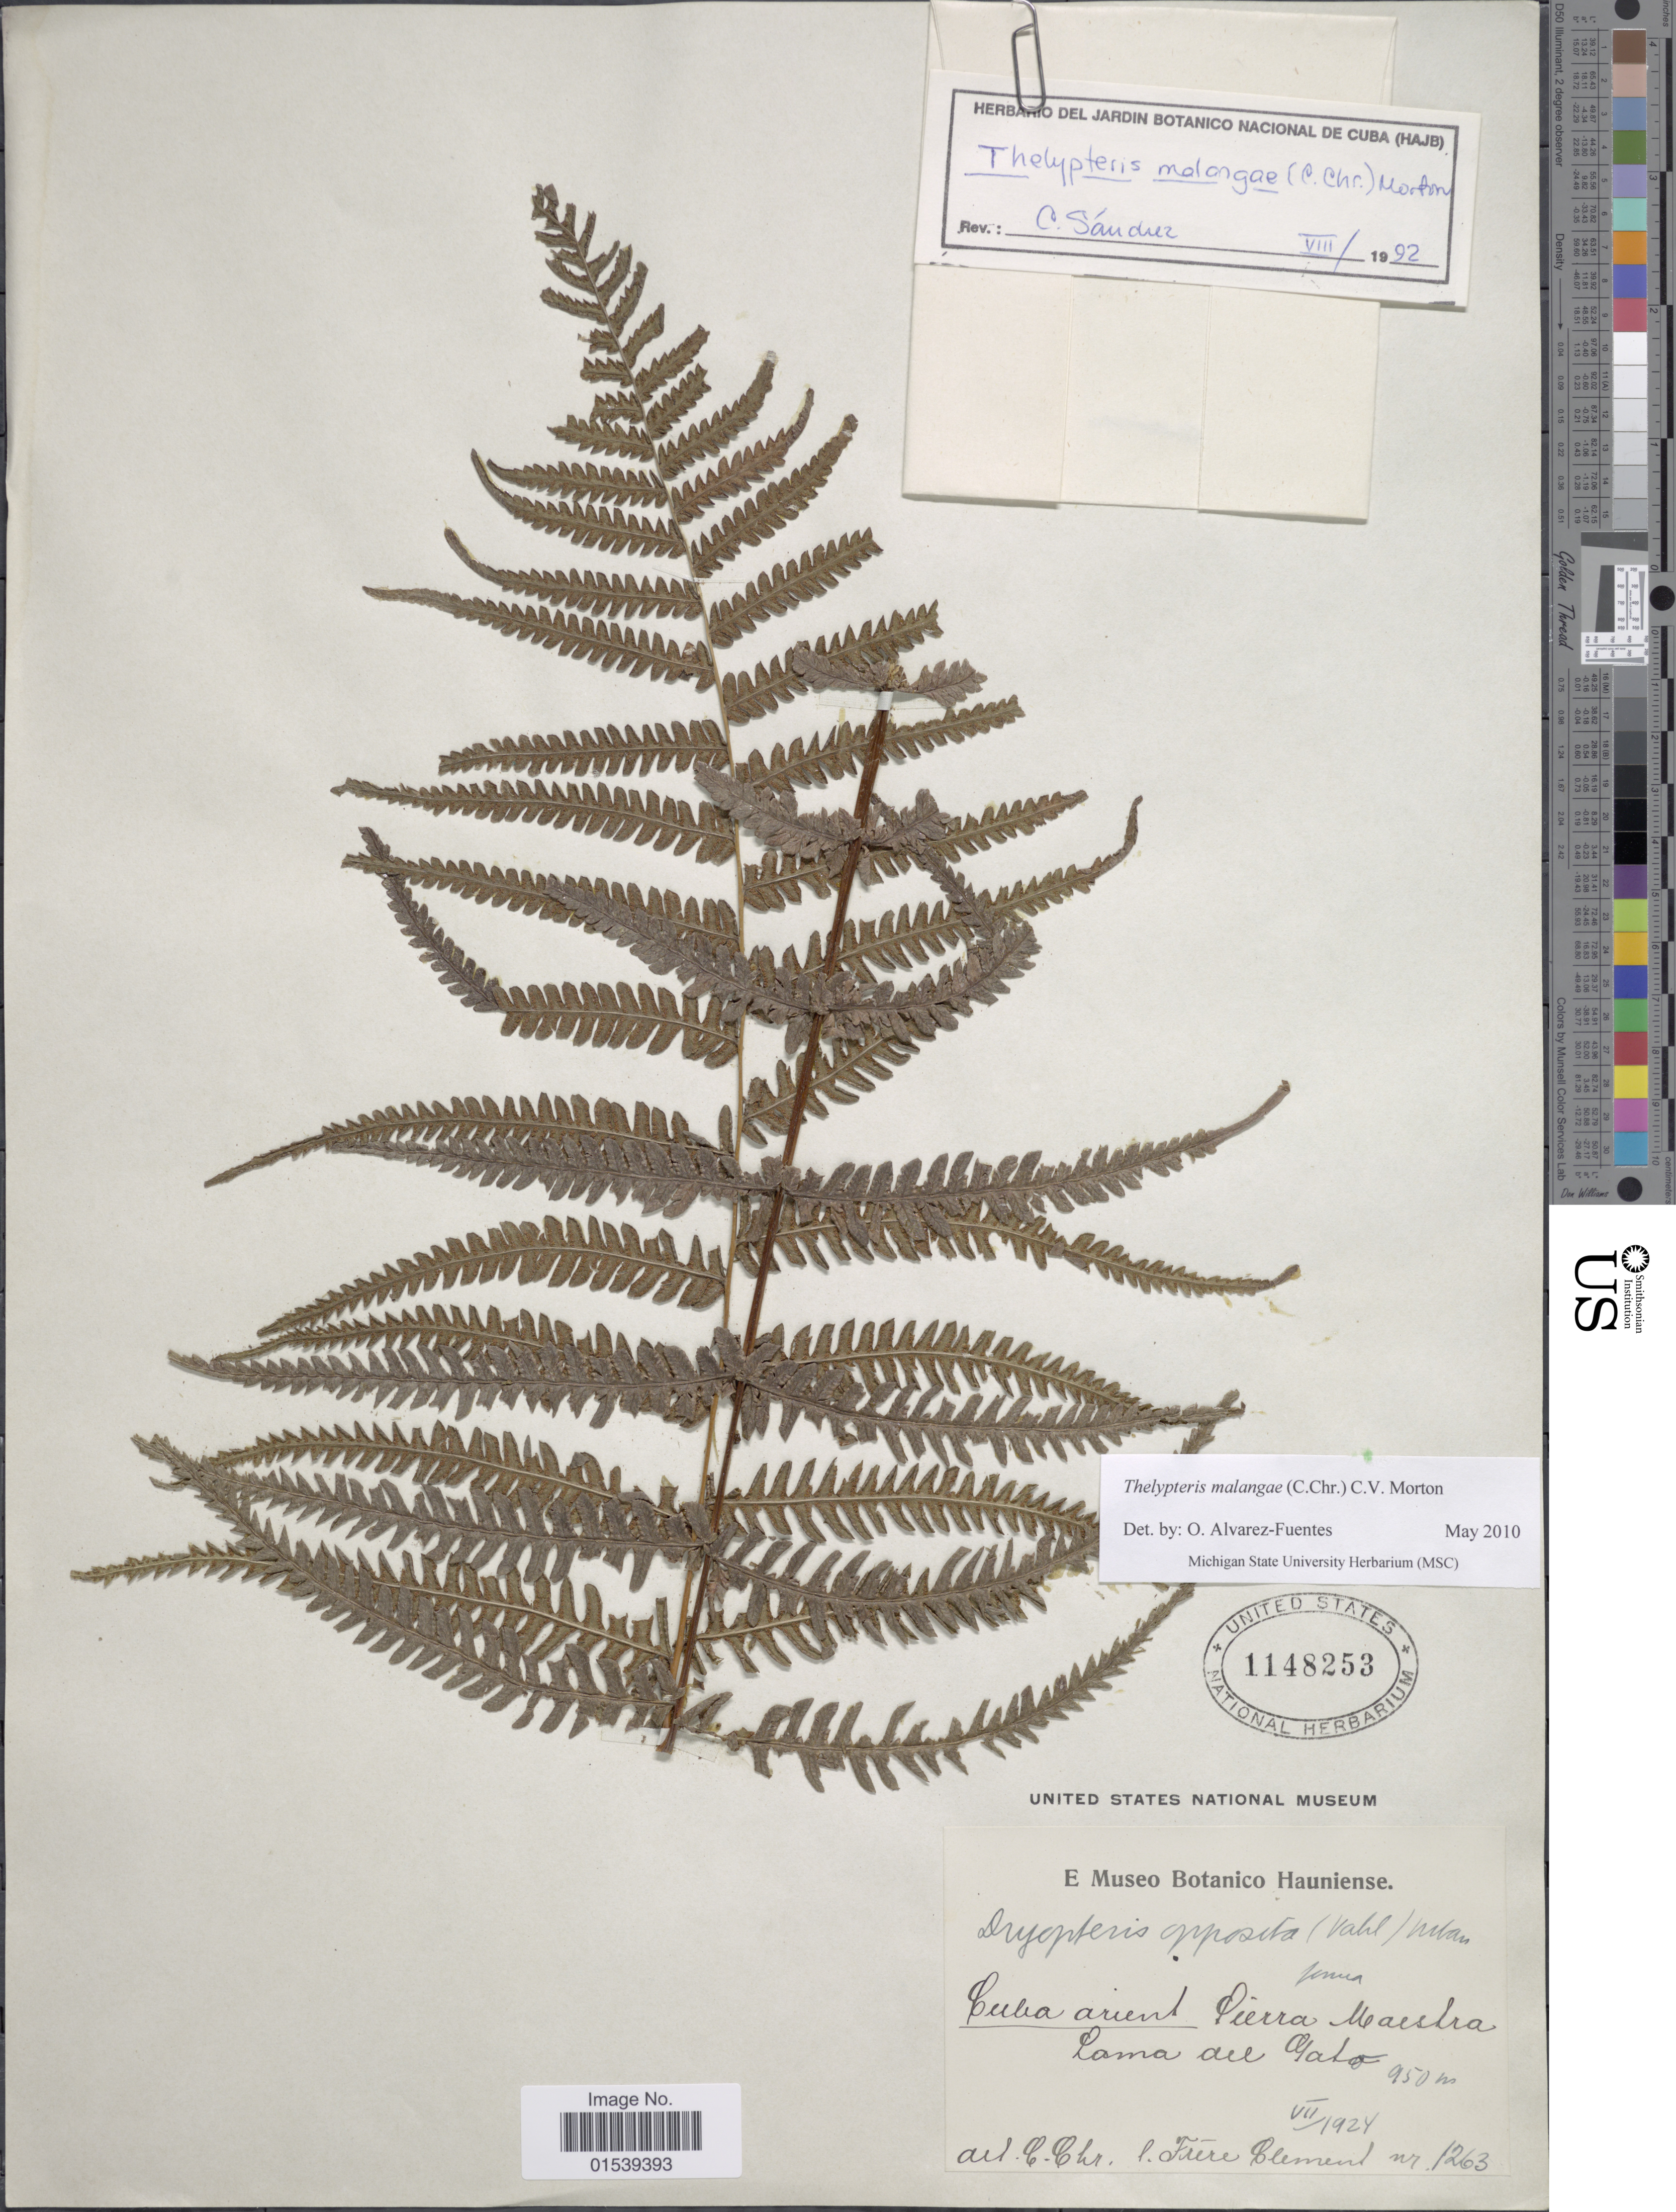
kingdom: Plantae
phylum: Tracheophyta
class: Polypodiopsida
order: Polypodiales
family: Thelypteridaceae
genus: Amauropelta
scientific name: Amauropelta malangae (C. Chr.) comb. nov., ined 2015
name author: (C. Chr.)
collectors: B. Clement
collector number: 1263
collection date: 1924-07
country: Cuba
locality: Cuba orient., Sierra Maestra, Lama del Gato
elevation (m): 950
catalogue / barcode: US 1148253